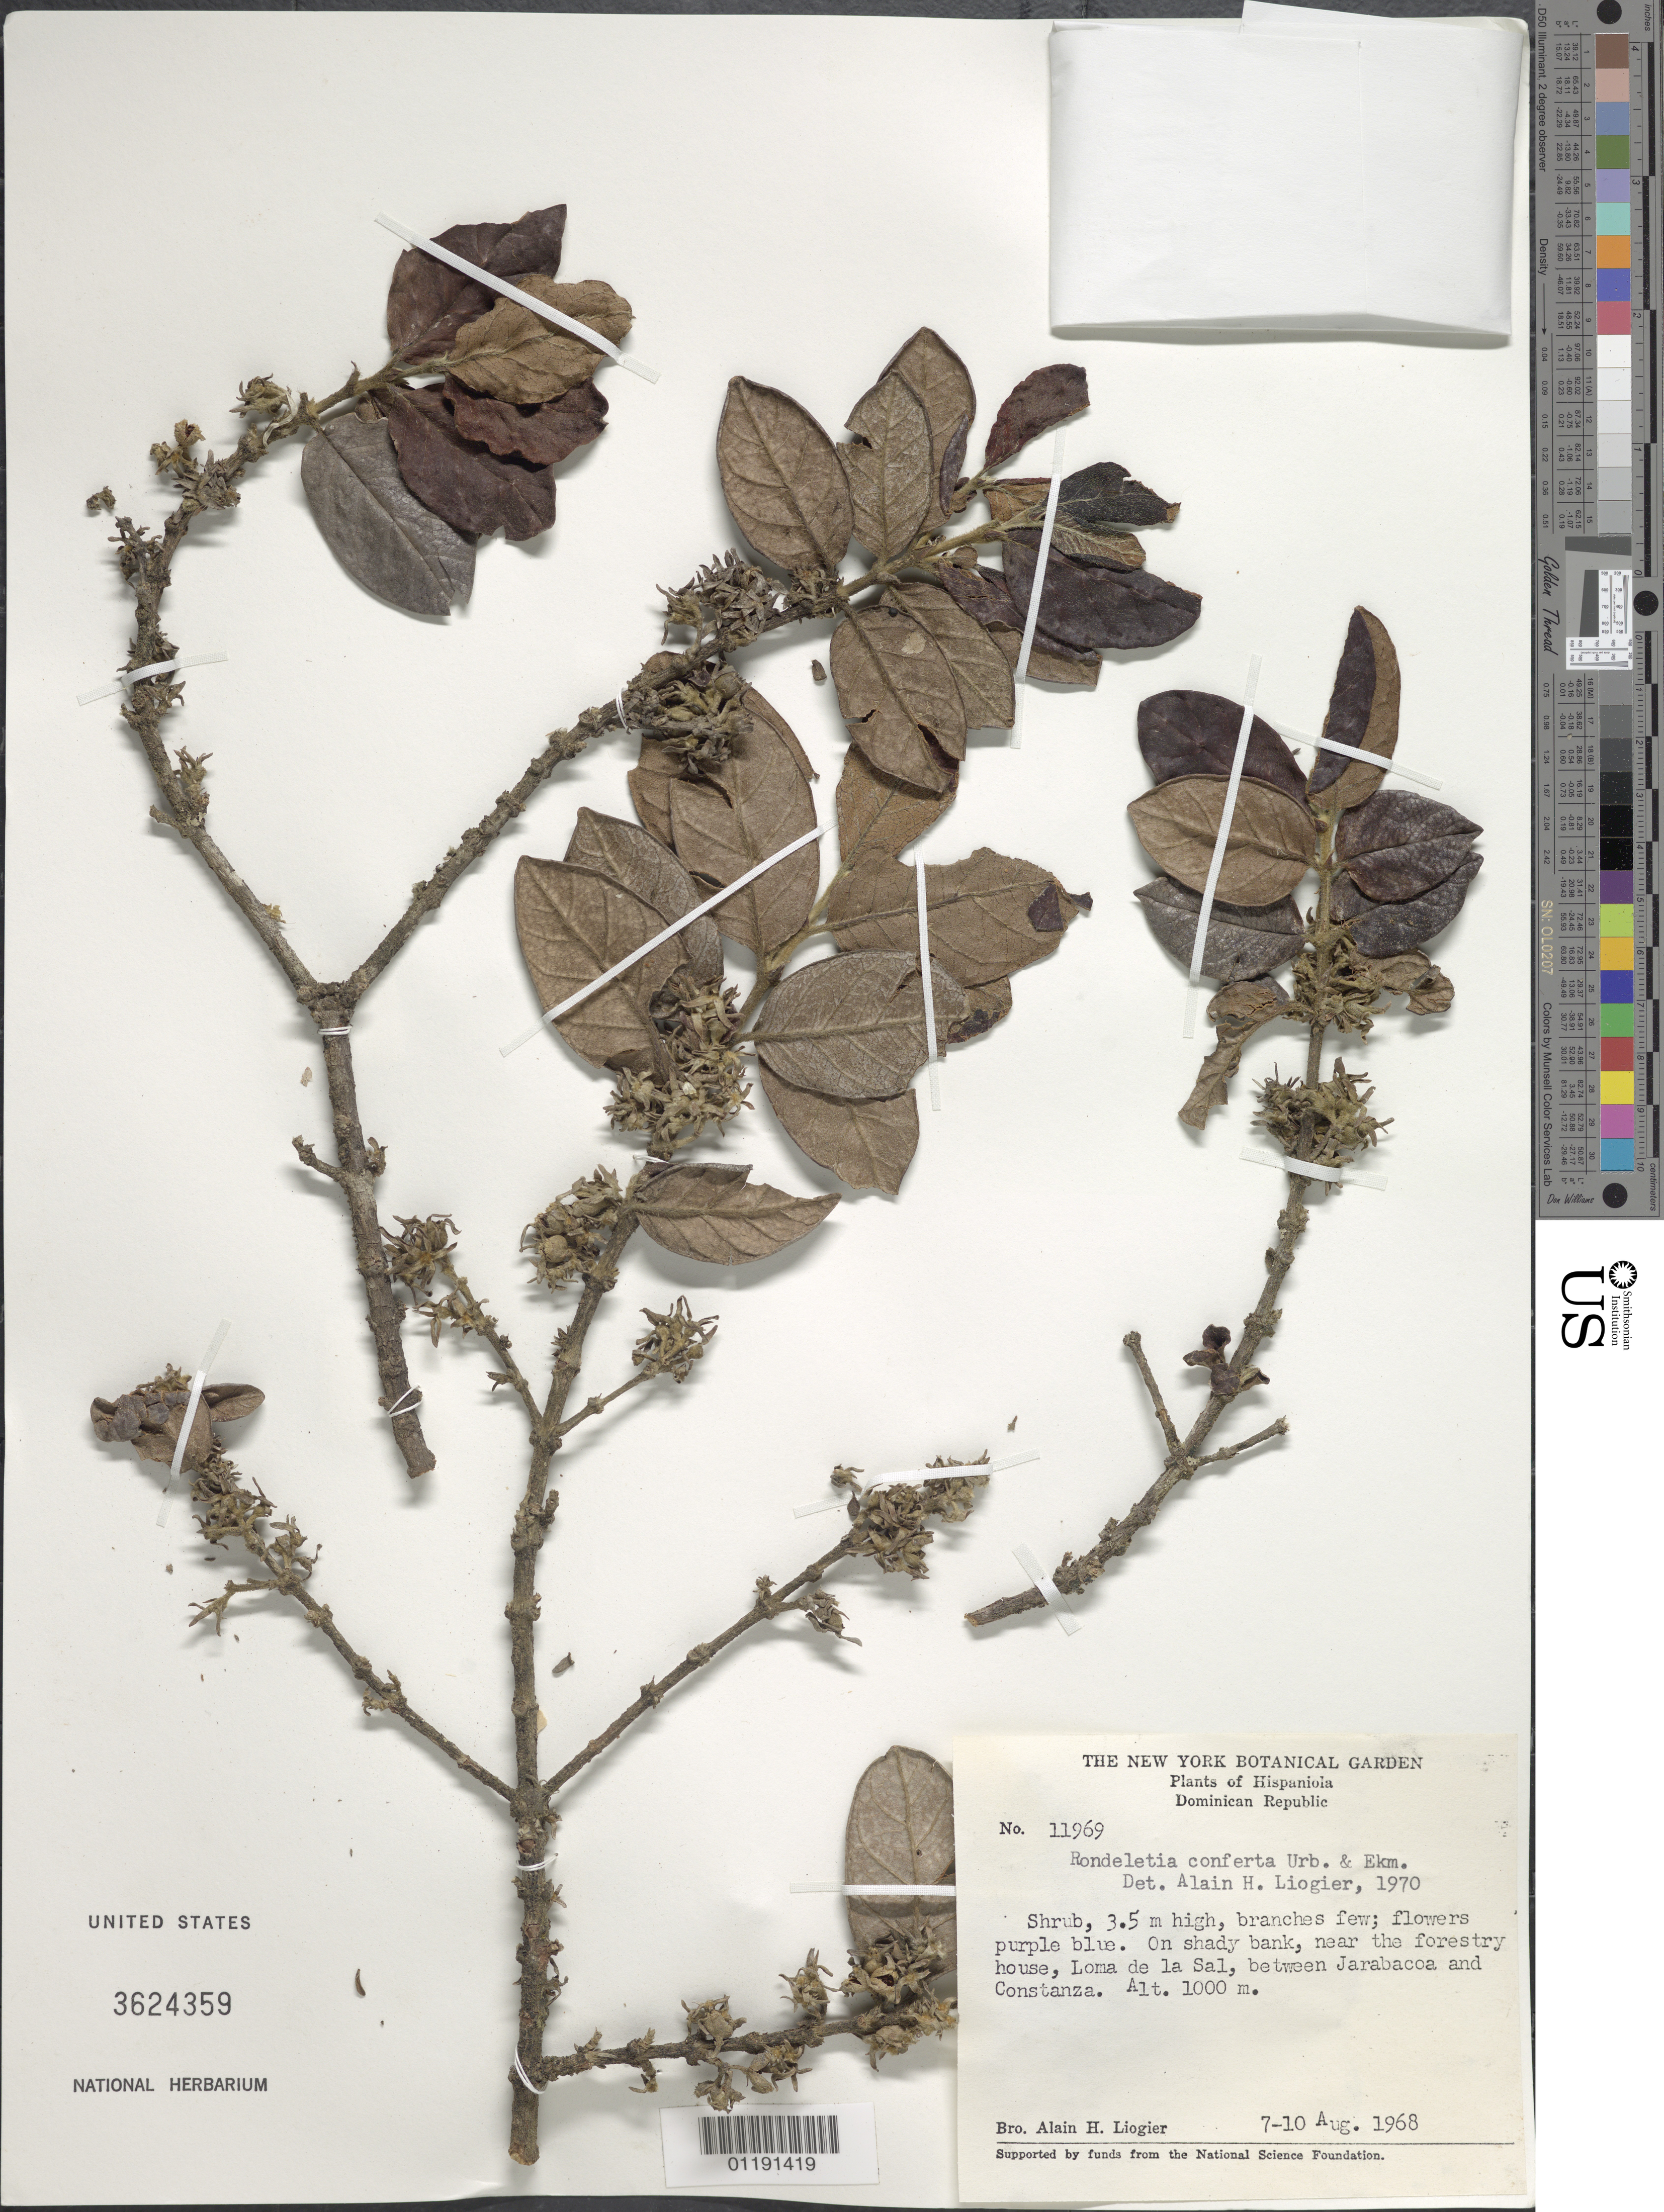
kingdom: Plantae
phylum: Tracheophyta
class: Magnoliopsida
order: Gentianales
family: Rubiaceae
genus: Rondeletia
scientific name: Rondeletia conferta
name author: Urb. & Ekman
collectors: A. H. Liogier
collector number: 11969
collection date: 1968-08-07/1968-08-10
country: Dominican Republic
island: Hispaniola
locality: On shady bank, near the forestry house, Loma de la Sal, between Jarabacoa and Constanza.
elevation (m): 1000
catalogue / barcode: US 3624359